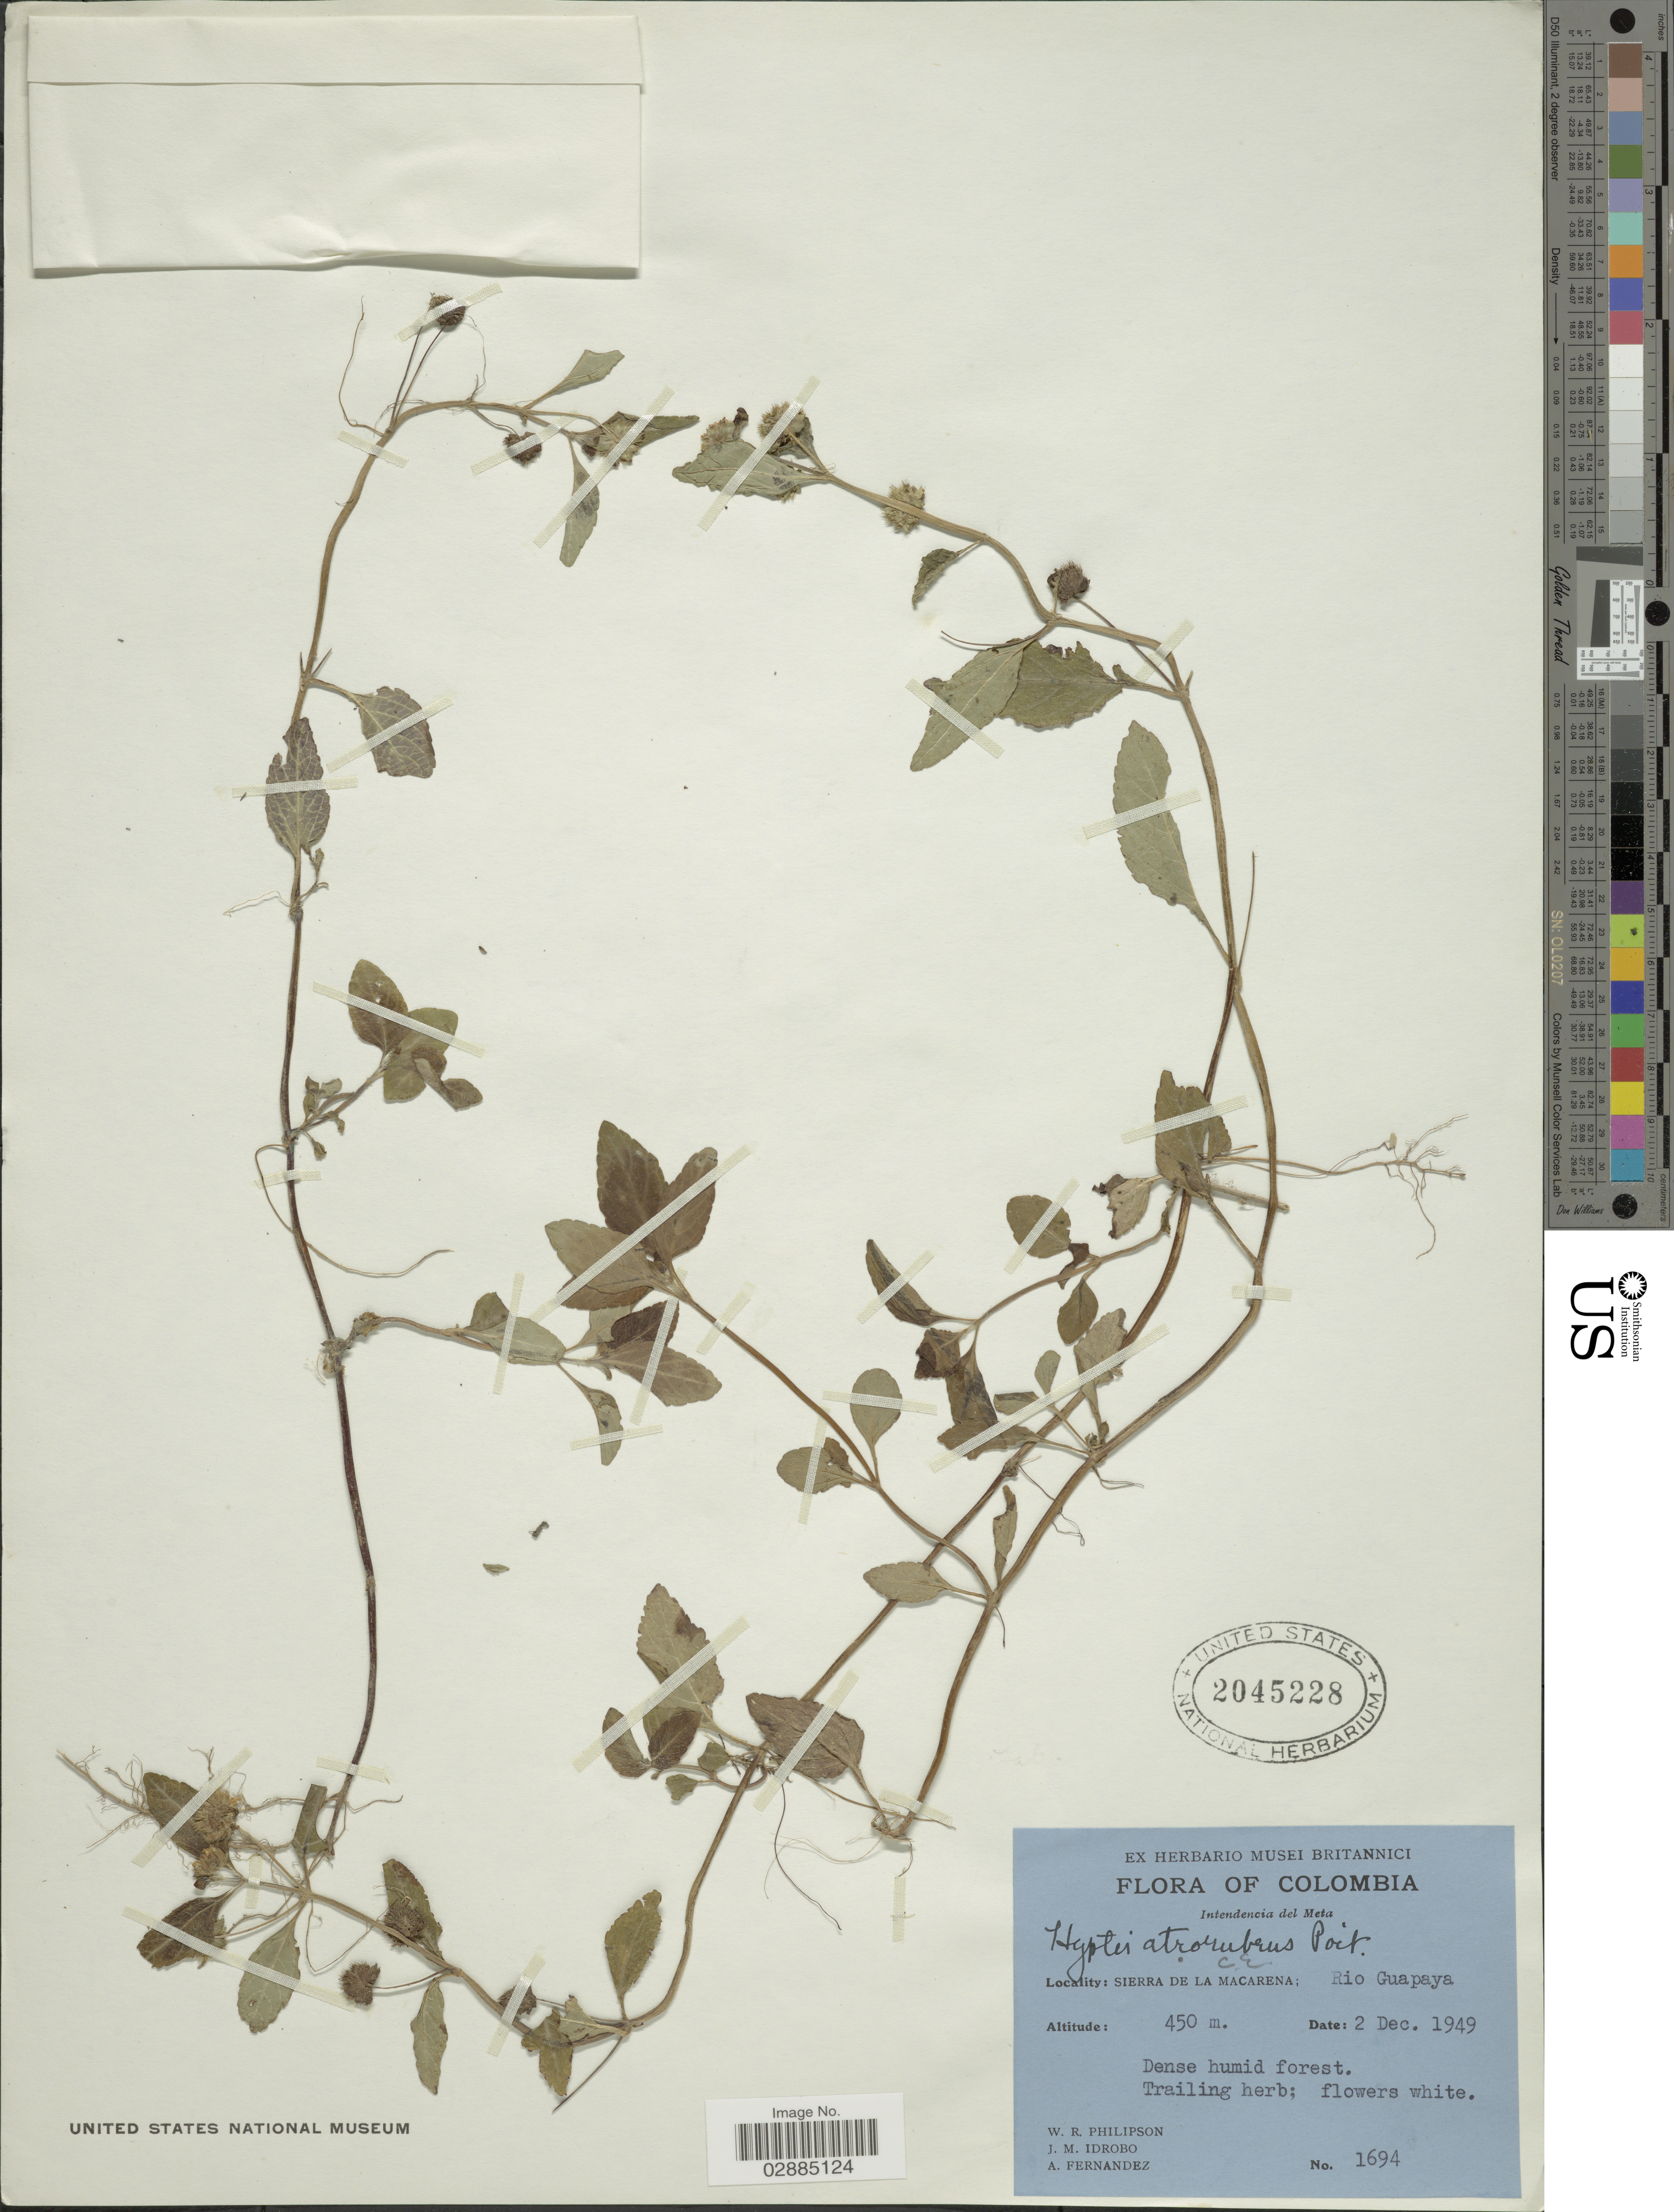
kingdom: Plantae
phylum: Tracheophyta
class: Magnoliopsida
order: Lamiales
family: Lamiaceae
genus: Hyptis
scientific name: Hyptis atrorubens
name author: Poit.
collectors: W. R. Philipson, J. M. Idrobo & A. Fernandez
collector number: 1694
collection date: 1949-12-02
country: Colombia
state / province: Meta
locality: Intendencia del Meta, Sierra de la Macarena, Rio Guayapa.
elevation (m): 450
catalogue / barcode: US 2045228